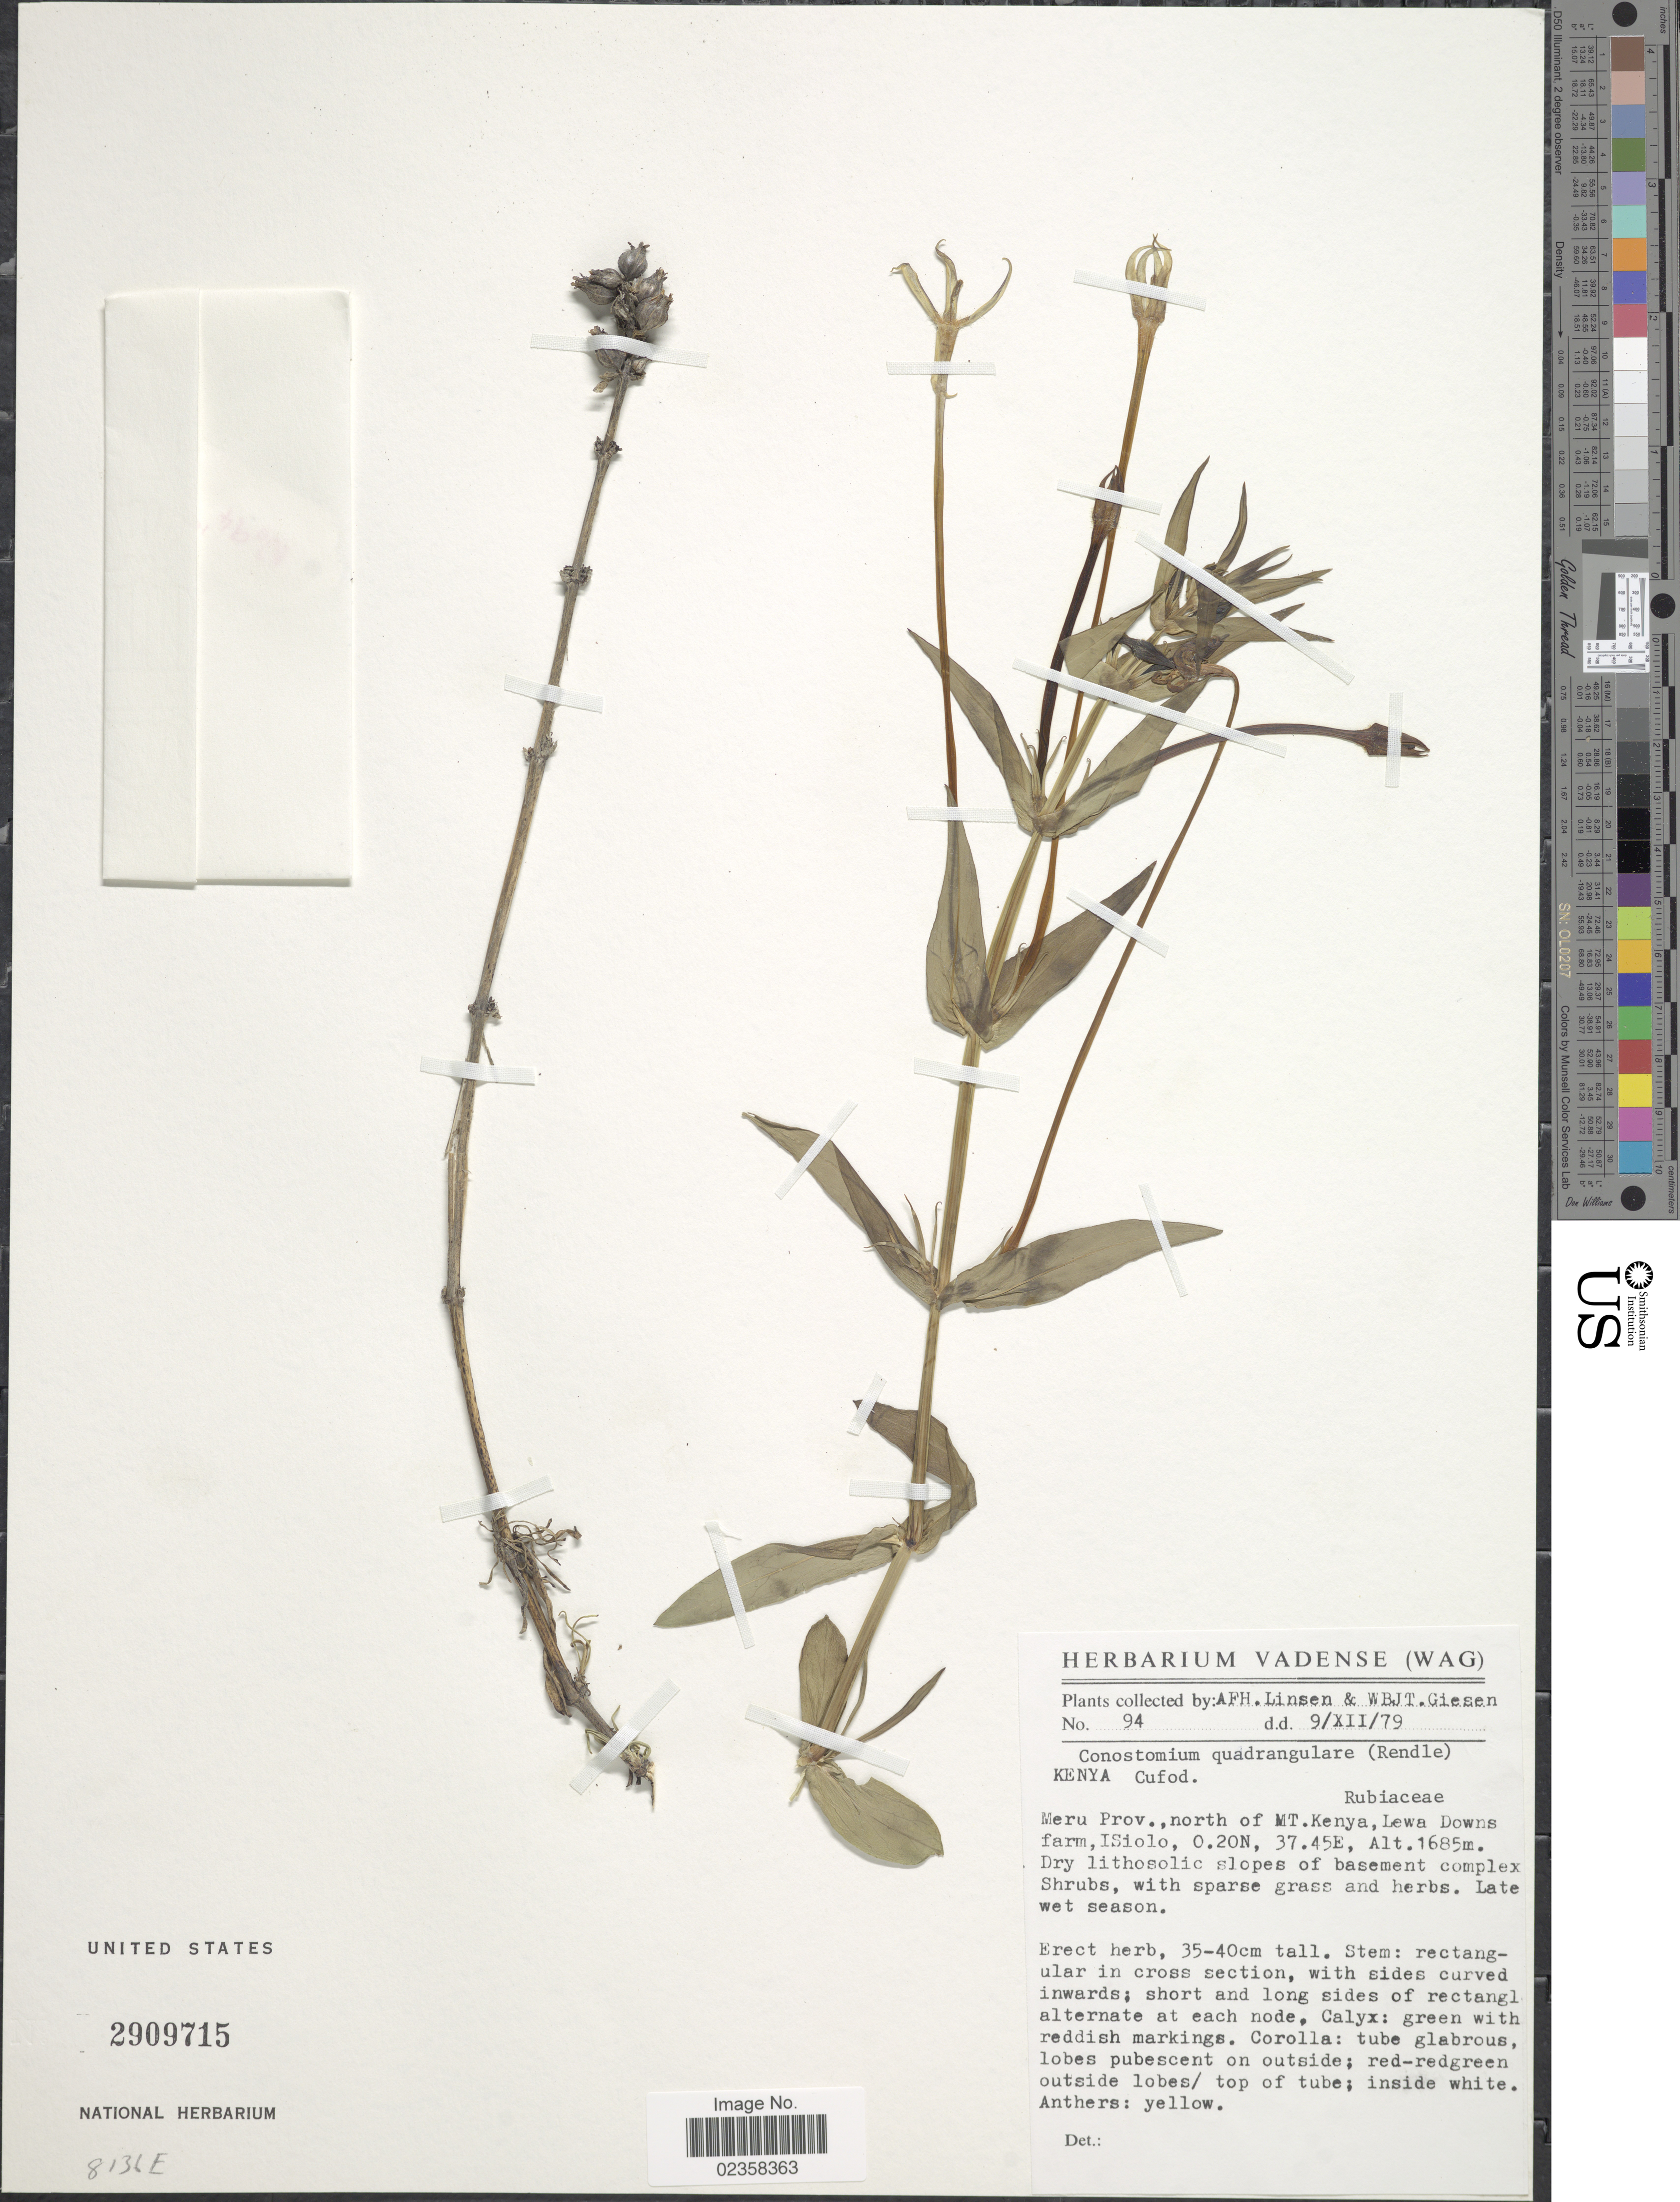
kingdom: Plantae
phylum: Tracheophyta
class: Magnoliopsida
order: Gentianales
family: Rubiaceae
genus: Conostomium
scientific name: Conostomium quadrangulare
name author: (Rendle) Cufod.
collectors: A. Linsen & W. Giesen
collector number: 94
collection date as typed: Transcribed d/m/y: 9/12/79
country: Kenya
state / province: Meru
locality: Meru Prov., north of Mt. Kenya, Lewa Downs farm, ISiolo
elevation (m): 1685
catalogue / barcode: US 2909715